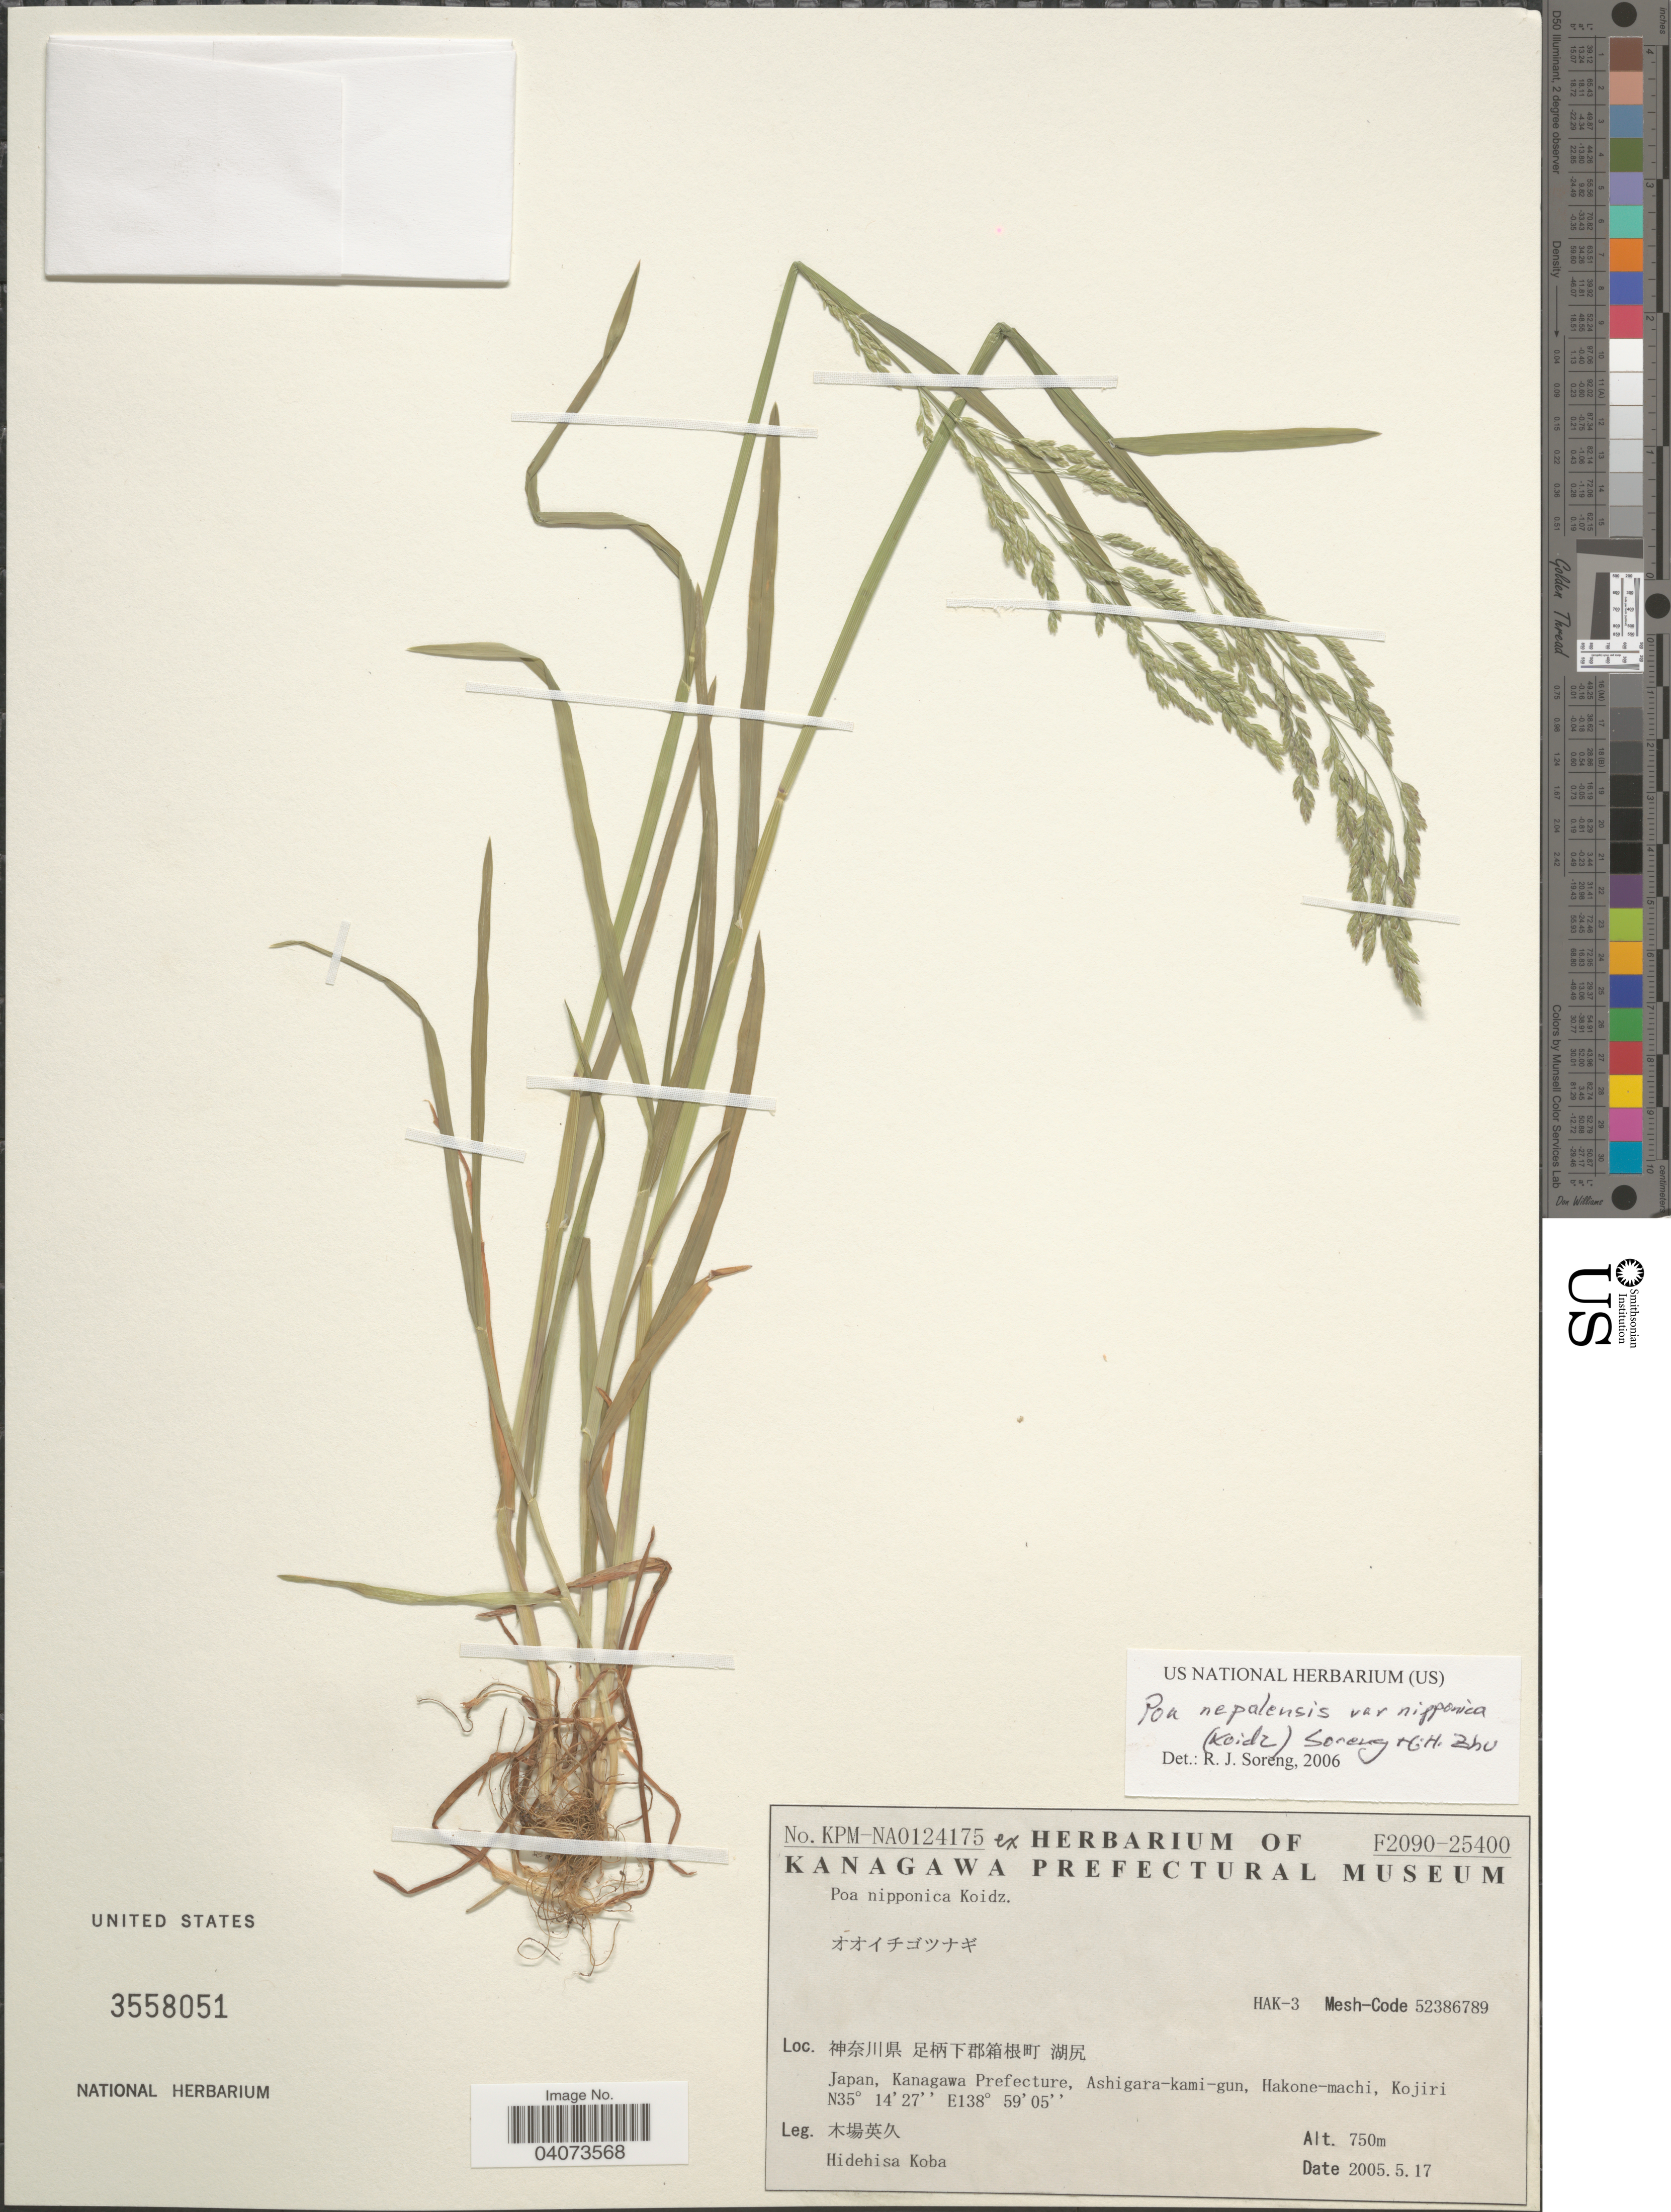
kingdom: Plantae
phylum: Tracheophyta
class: Liliopsida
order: Poales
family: Poaceae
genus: Poa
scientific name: Poa nepalensis var. nipponica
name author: (Koidz.) Soreng & G.H. Zhu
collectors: H. Koba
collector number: KPM-NA124175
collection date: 2005-05-17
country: Japan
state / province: Kanagawa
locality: Kanagawa Prefectural. Ashigara-kami-gun, Hakone-machi, Kojiri.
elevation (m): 750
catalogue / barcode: US 3558051